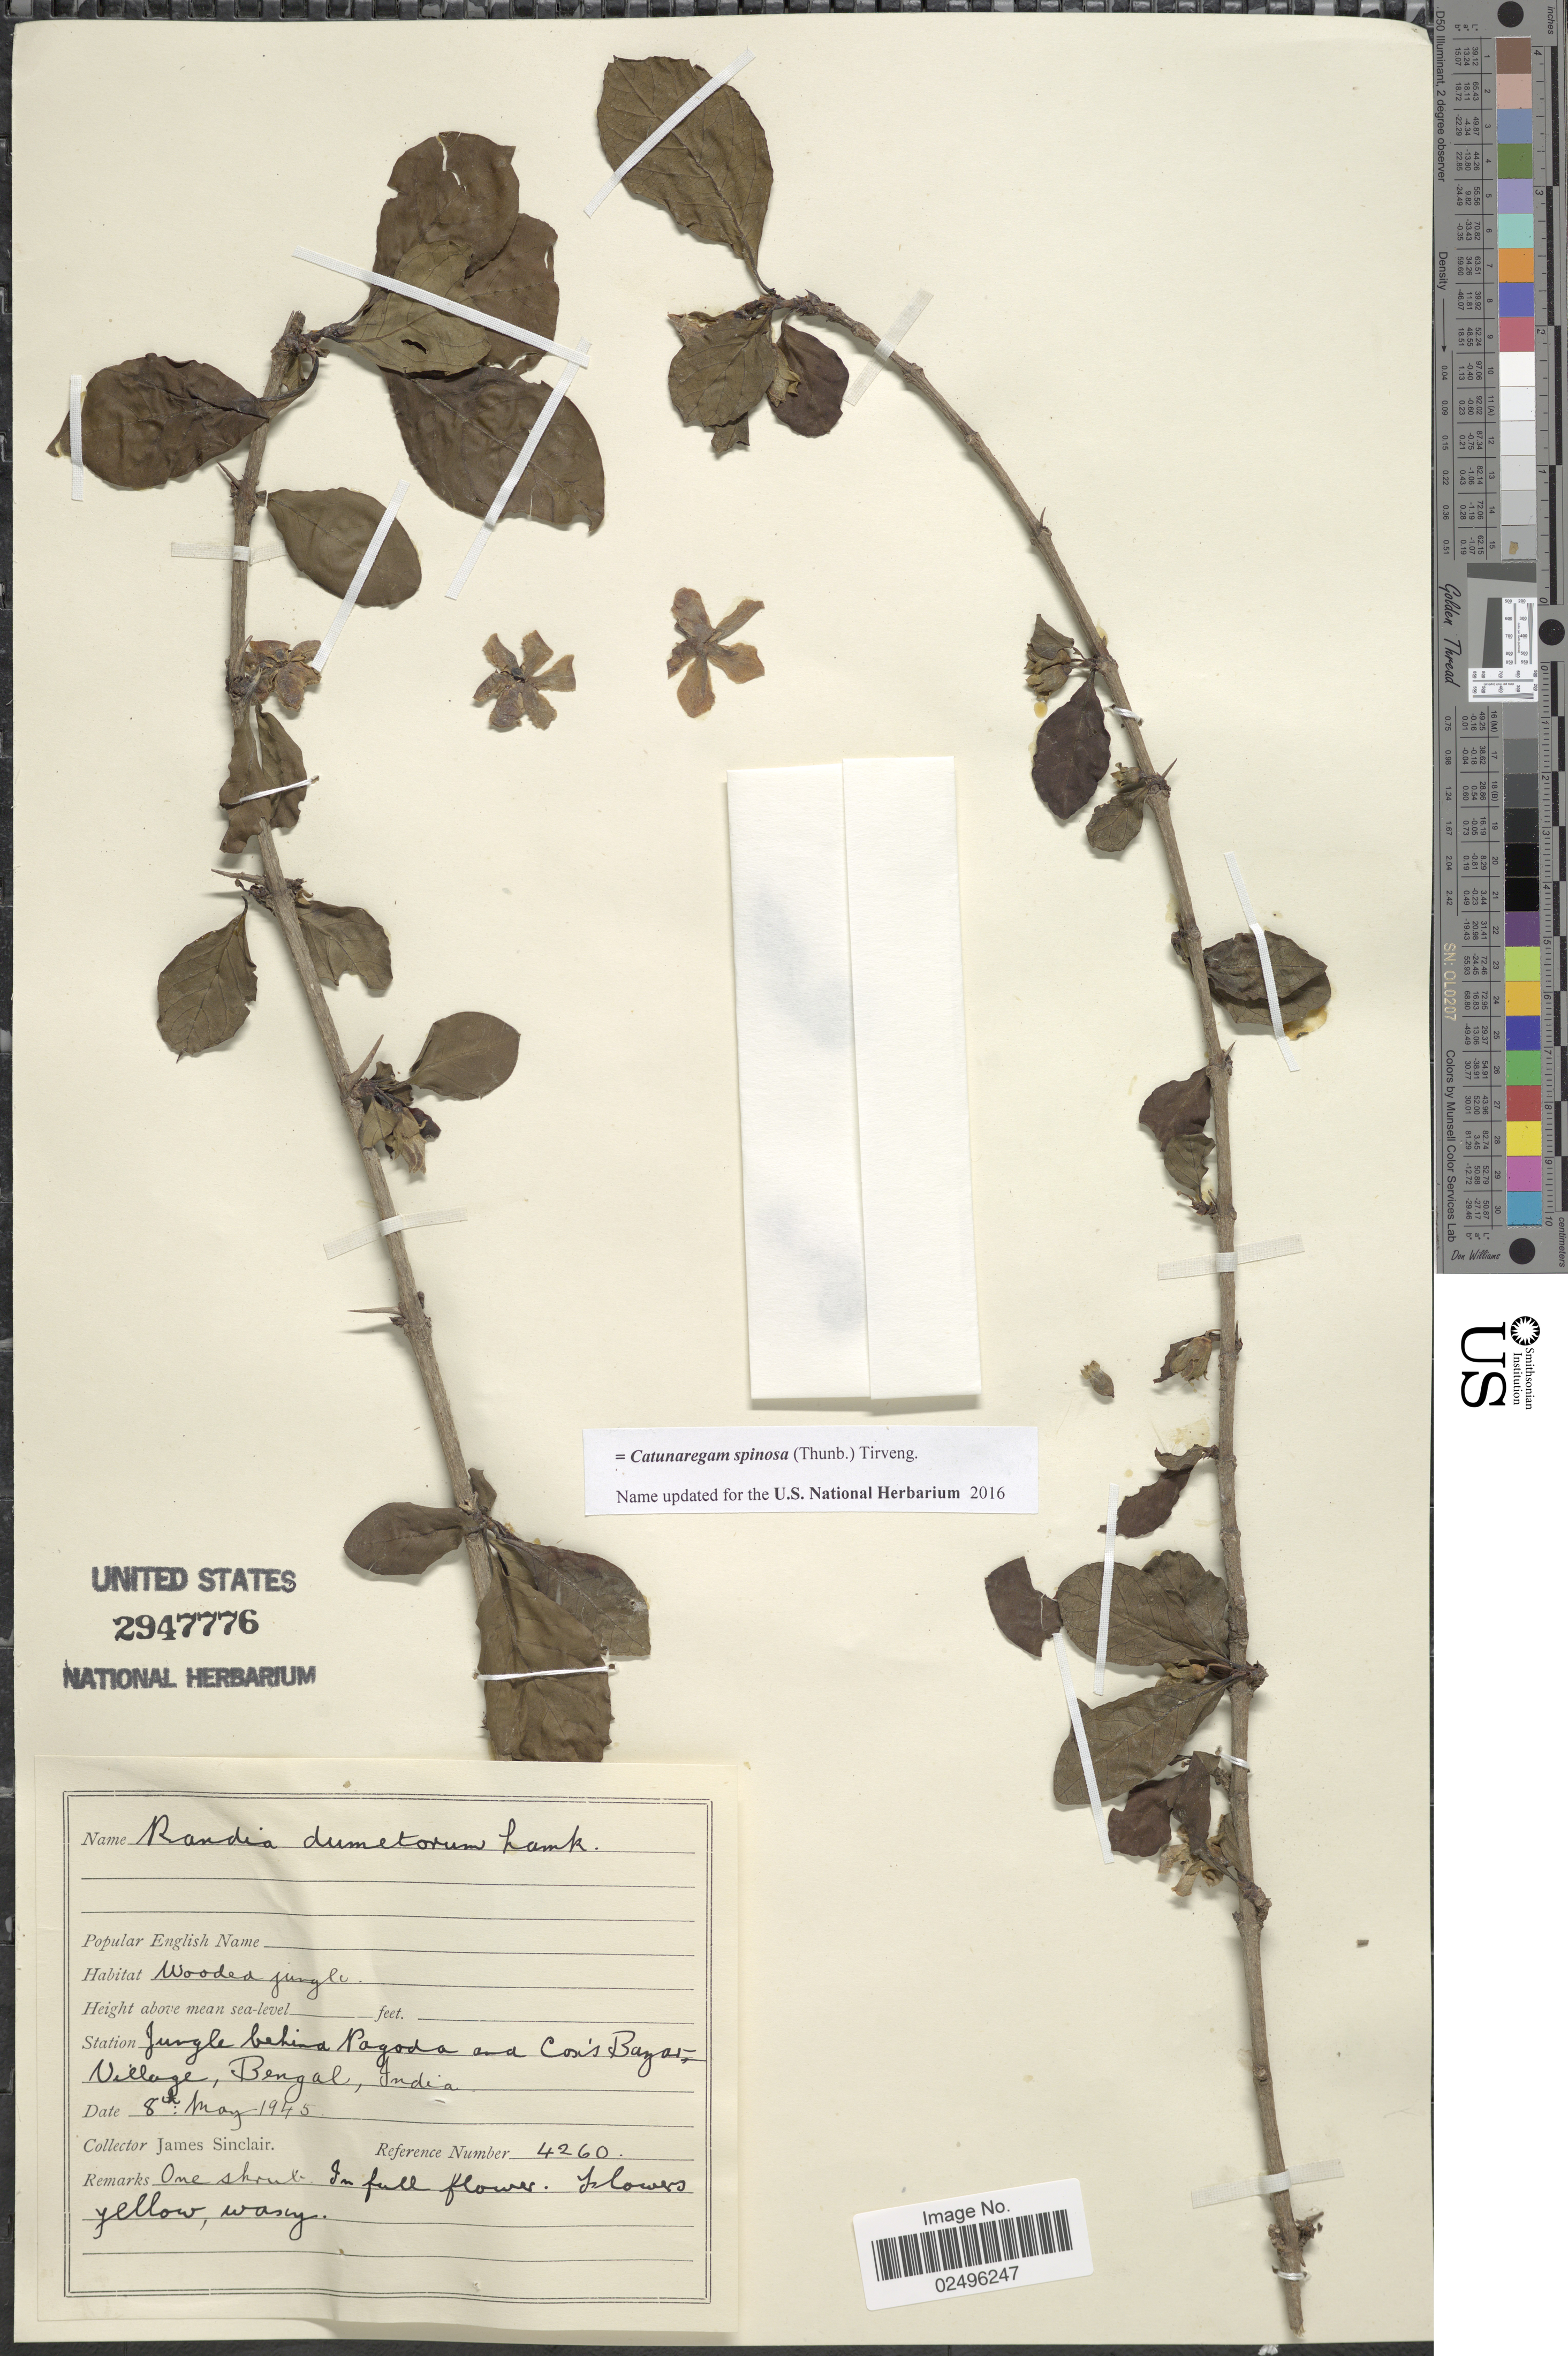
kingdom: Plantae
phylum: Tracheophyta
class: Magnoliopsida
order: Gentianales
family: Rubiaceae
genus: Catunaregam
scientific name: Catunaregam spinosa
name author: (Thunb.) Tirveng.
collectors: J. Sinclair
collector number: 4260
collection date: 1945-05-08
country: Bangladesh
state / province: Chittagong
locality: Jungle behind Pogoda and Cox's Bazar Village, Bengal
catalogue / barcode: US 2947776